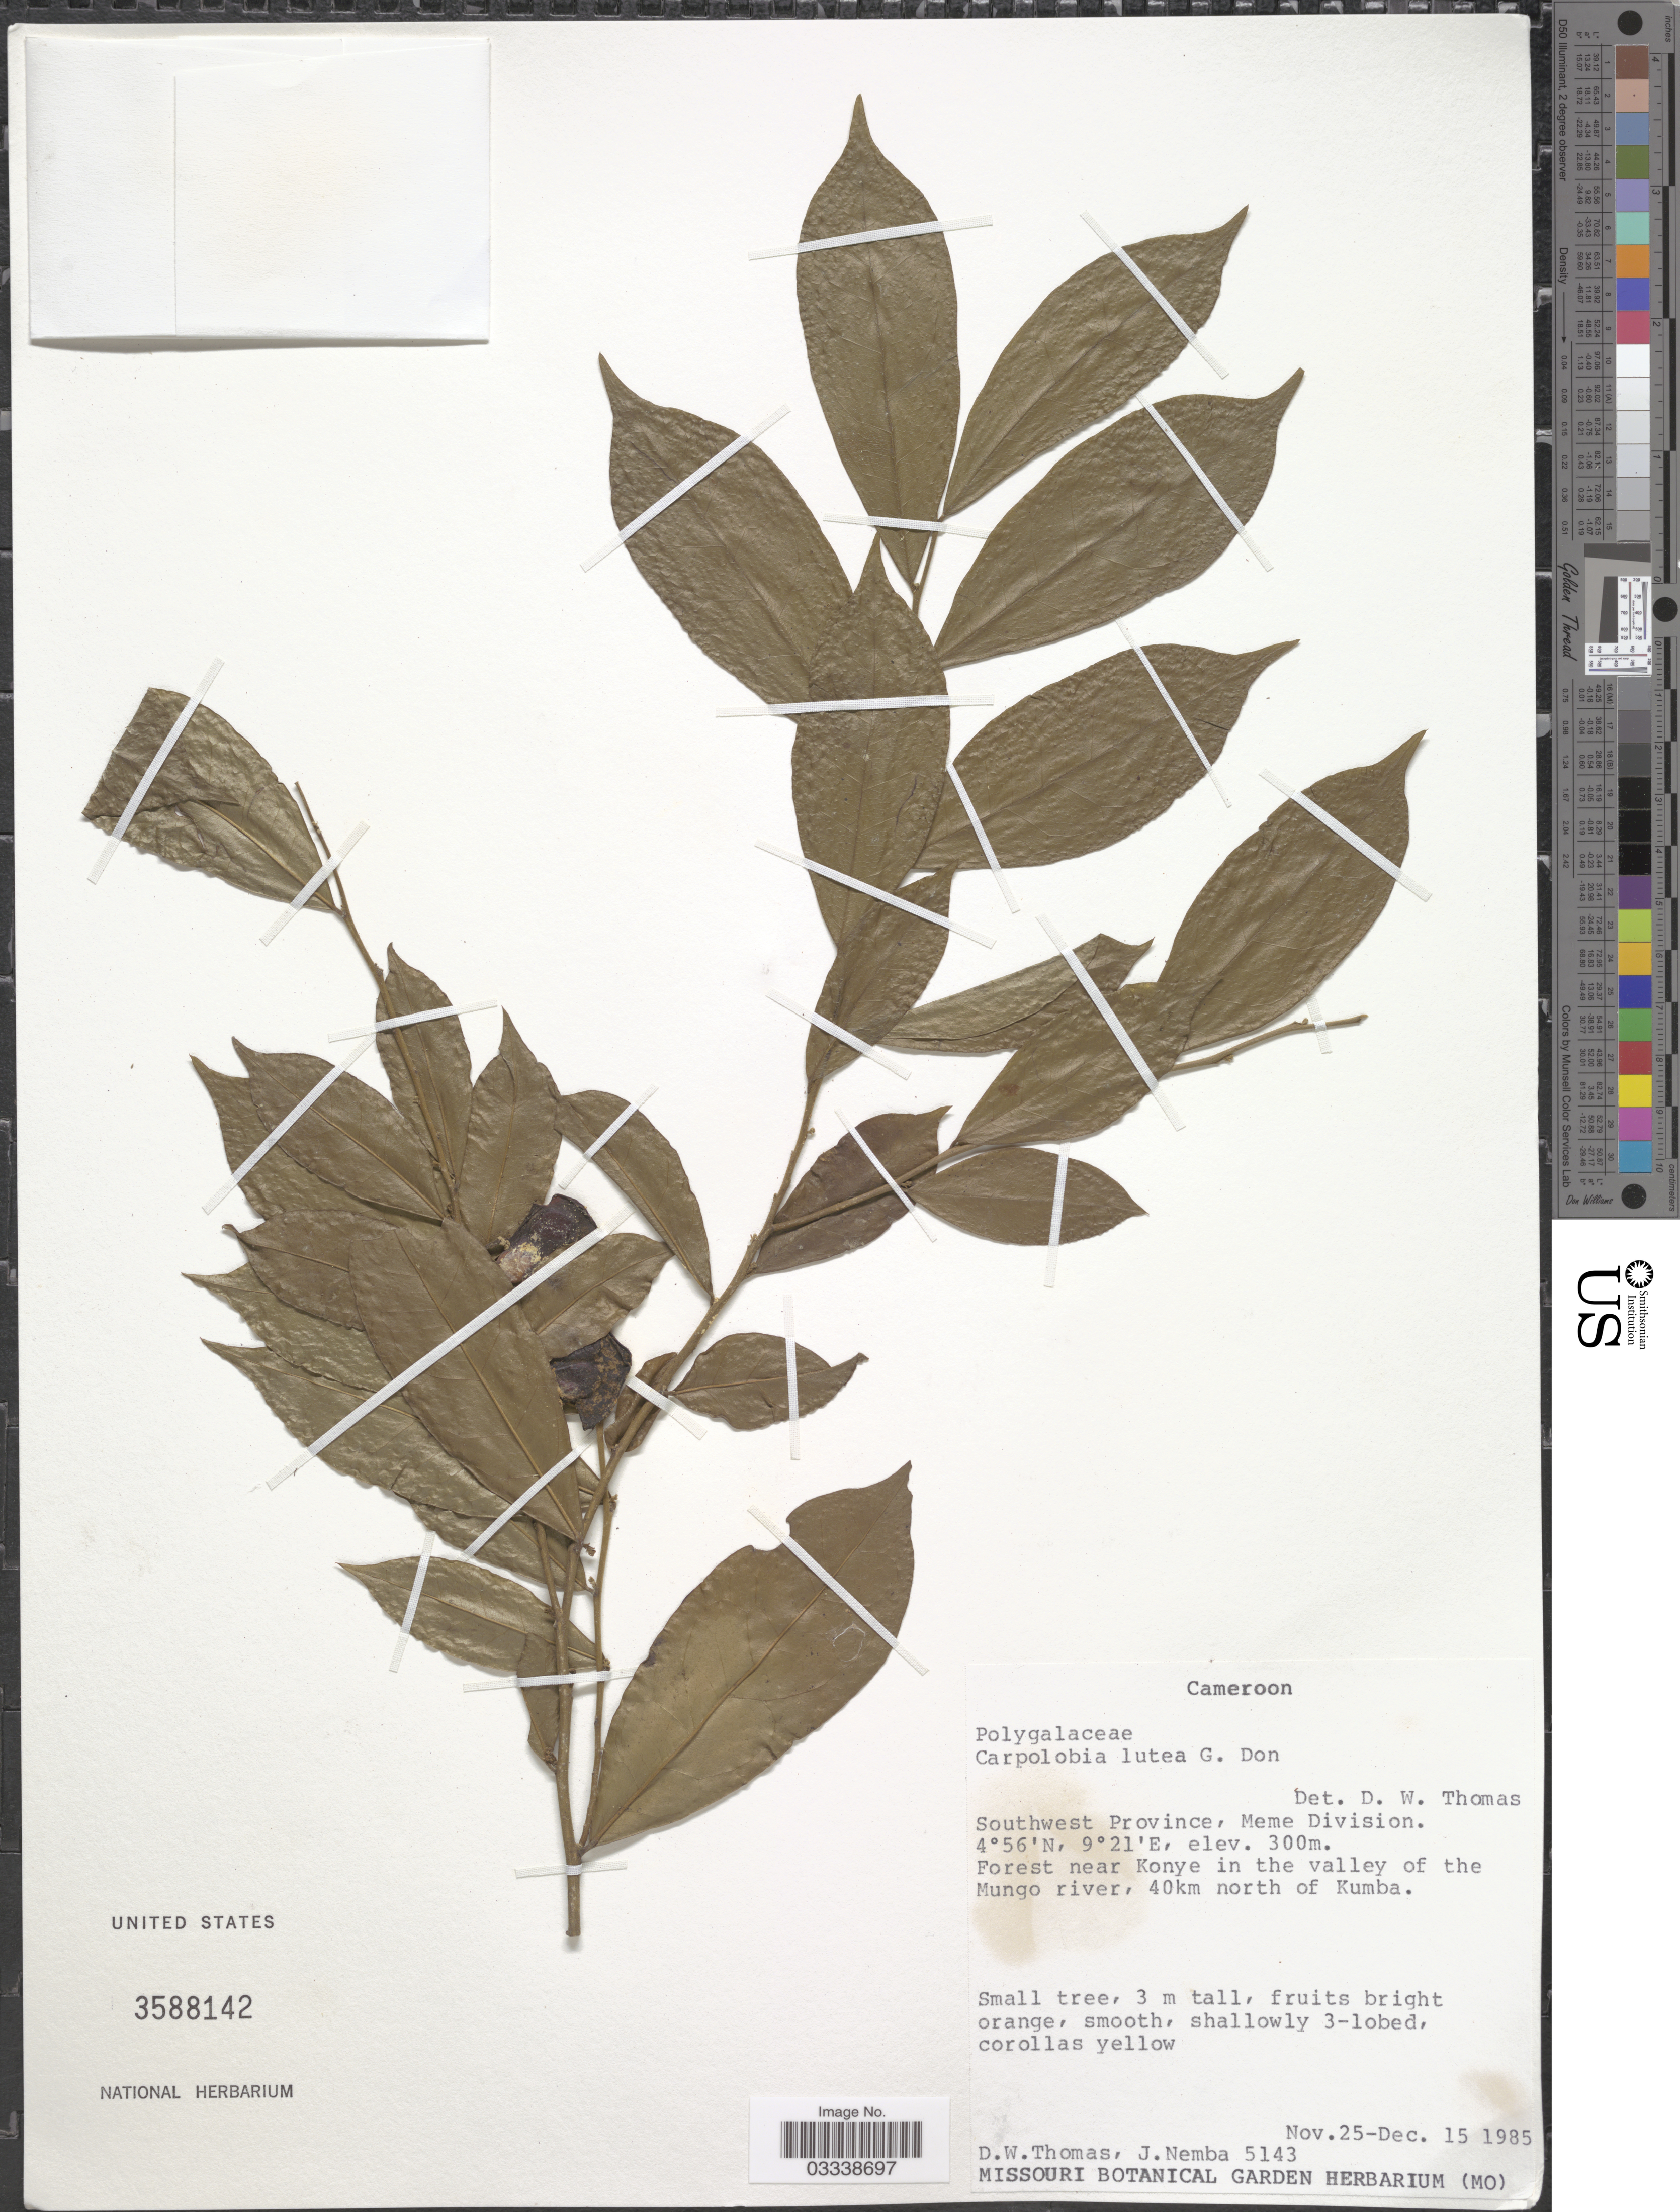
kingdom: Plantae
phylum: Tracheophyta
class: Magnoliopsida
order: Fabales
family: Polygalaceae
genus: Carpolobia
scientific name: Carpolobia lutea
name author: G. Don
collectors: D. W. Thomas & J. Nemba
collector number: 5143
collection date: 1985-11-25/1985-12-15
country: Cameroon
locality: Southwest Province, Meme Division. Forest near Konye in the valley of the Mungo river, 40km north of Kumba.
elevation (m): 300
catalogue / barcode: US 3588142